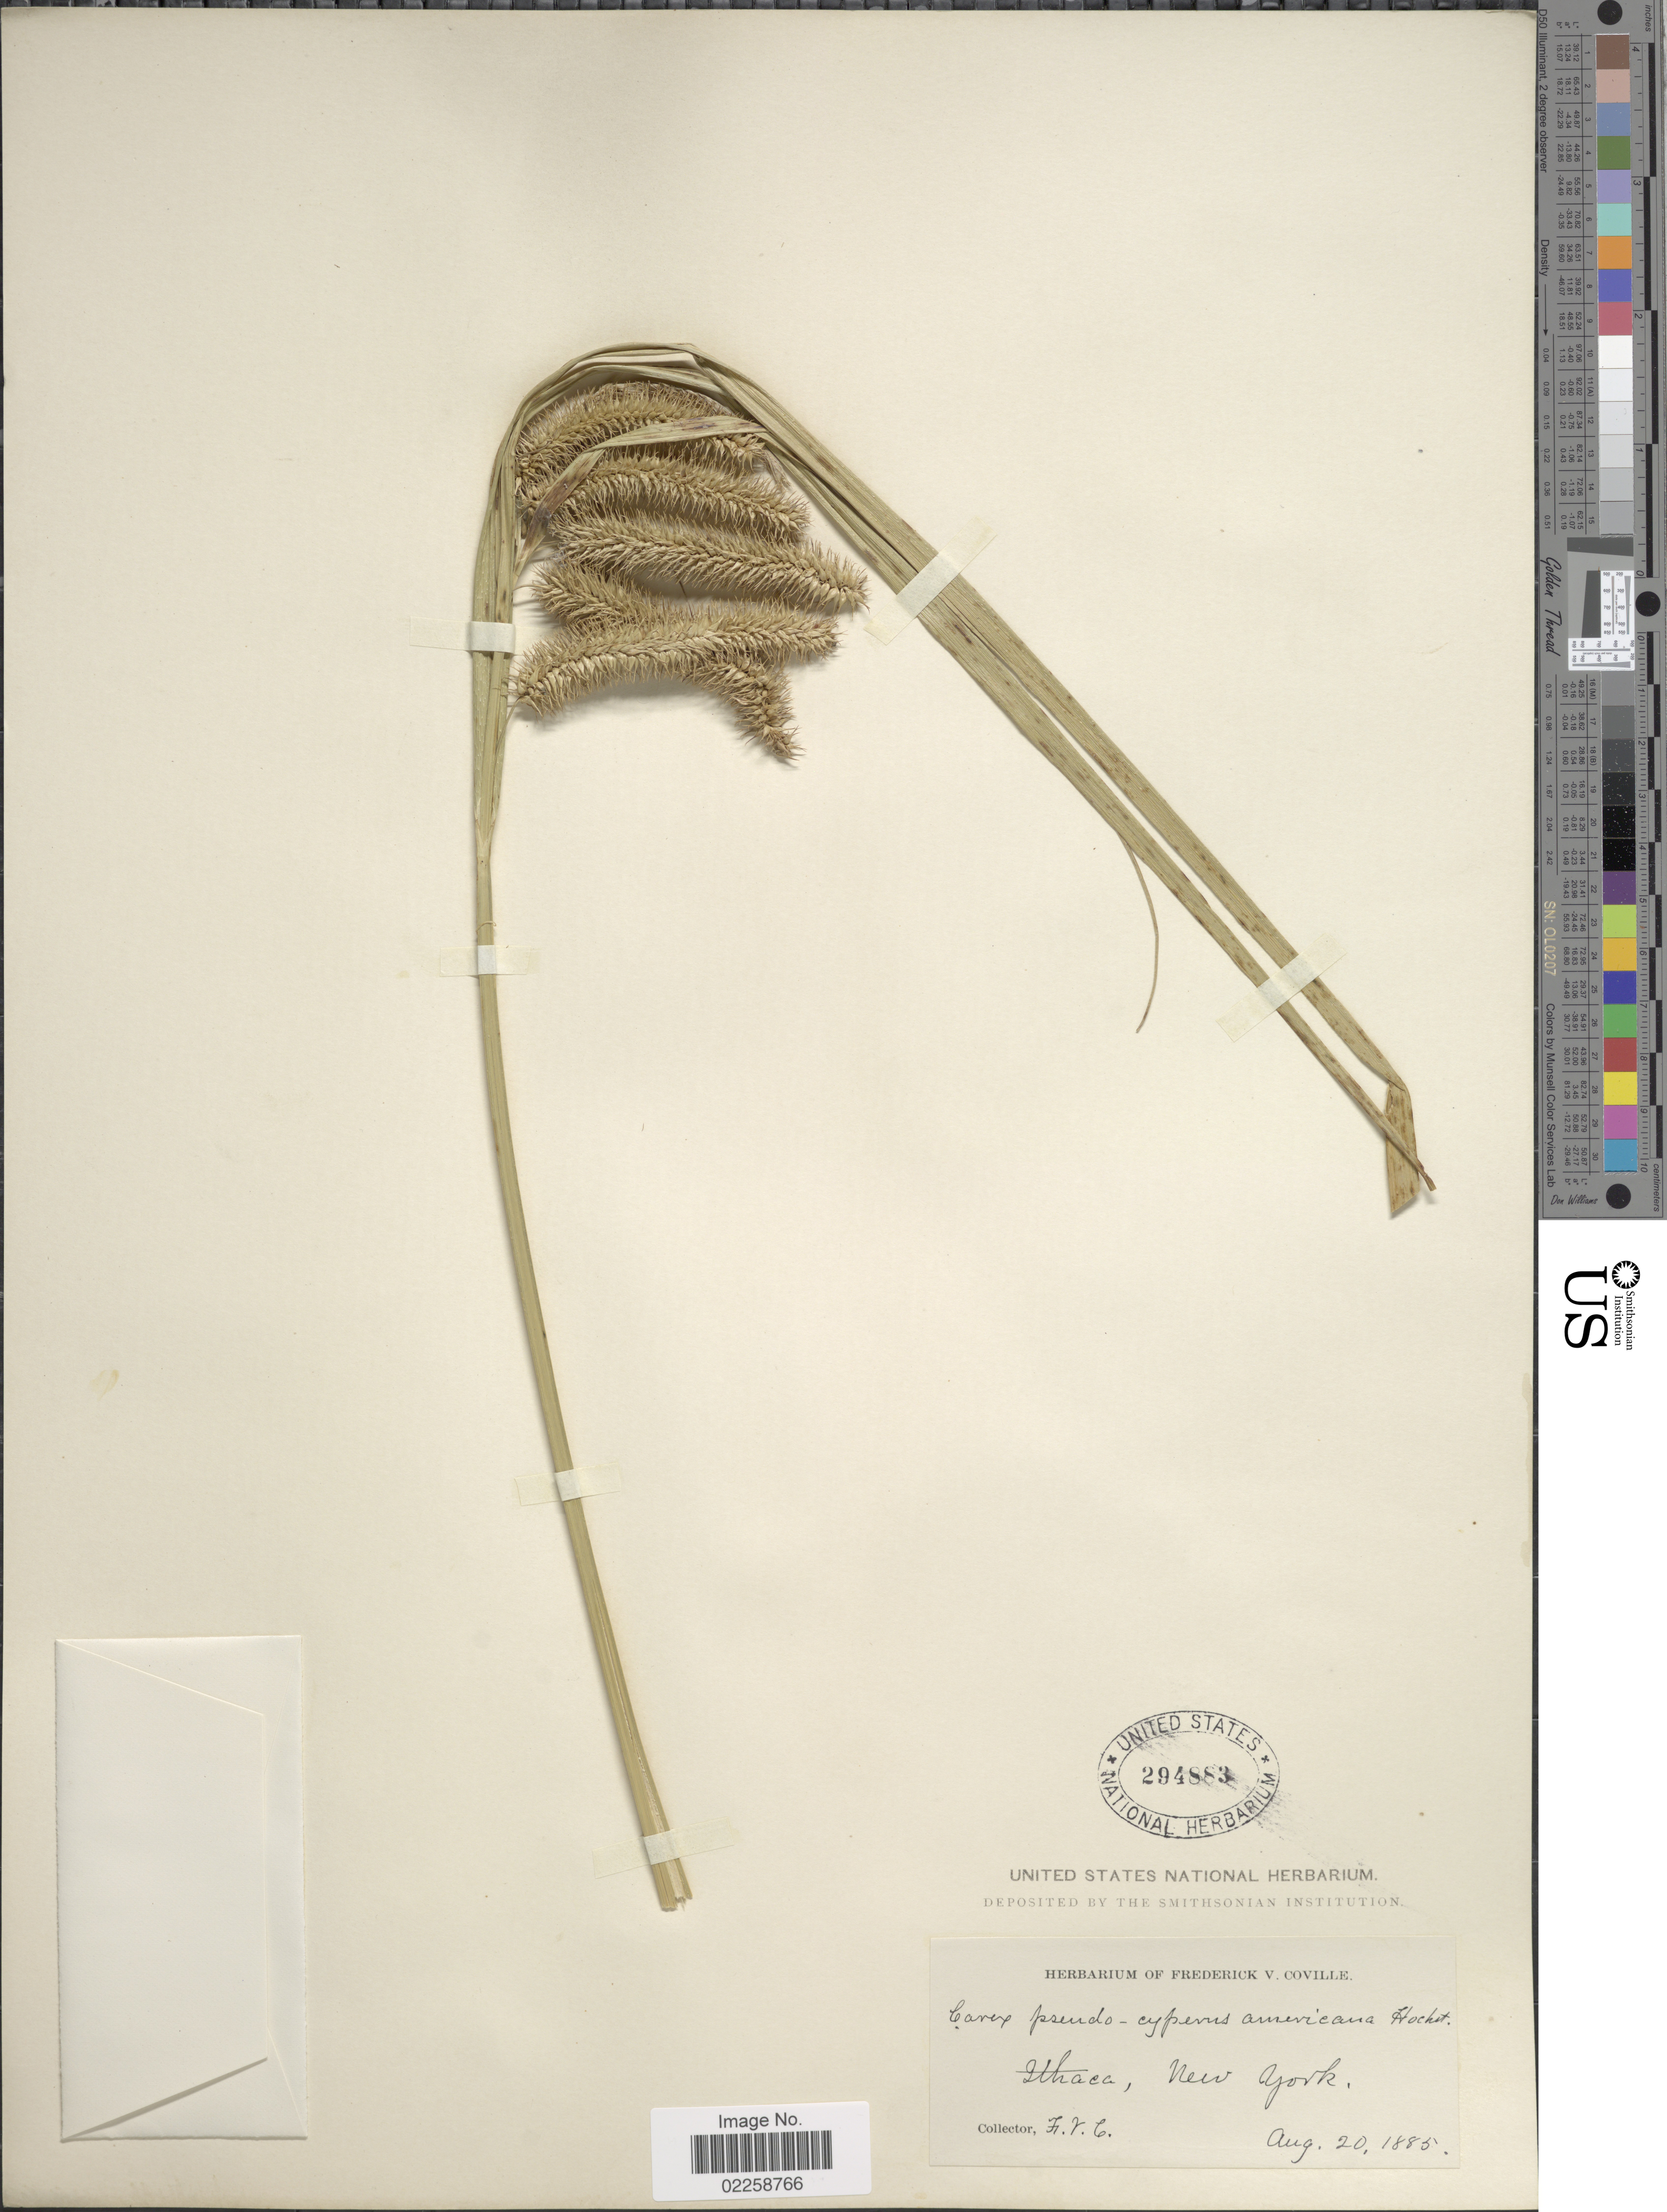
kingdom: Plantae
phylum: Tracheophyta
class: Liliopsida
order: Poales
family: Cyperaceae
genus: Carex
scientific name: Carex comosa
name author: Boott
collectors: F. V. Coville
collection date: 1885-08-20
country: United States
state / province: New York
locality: Ithaca, New York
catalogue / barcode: US 294883